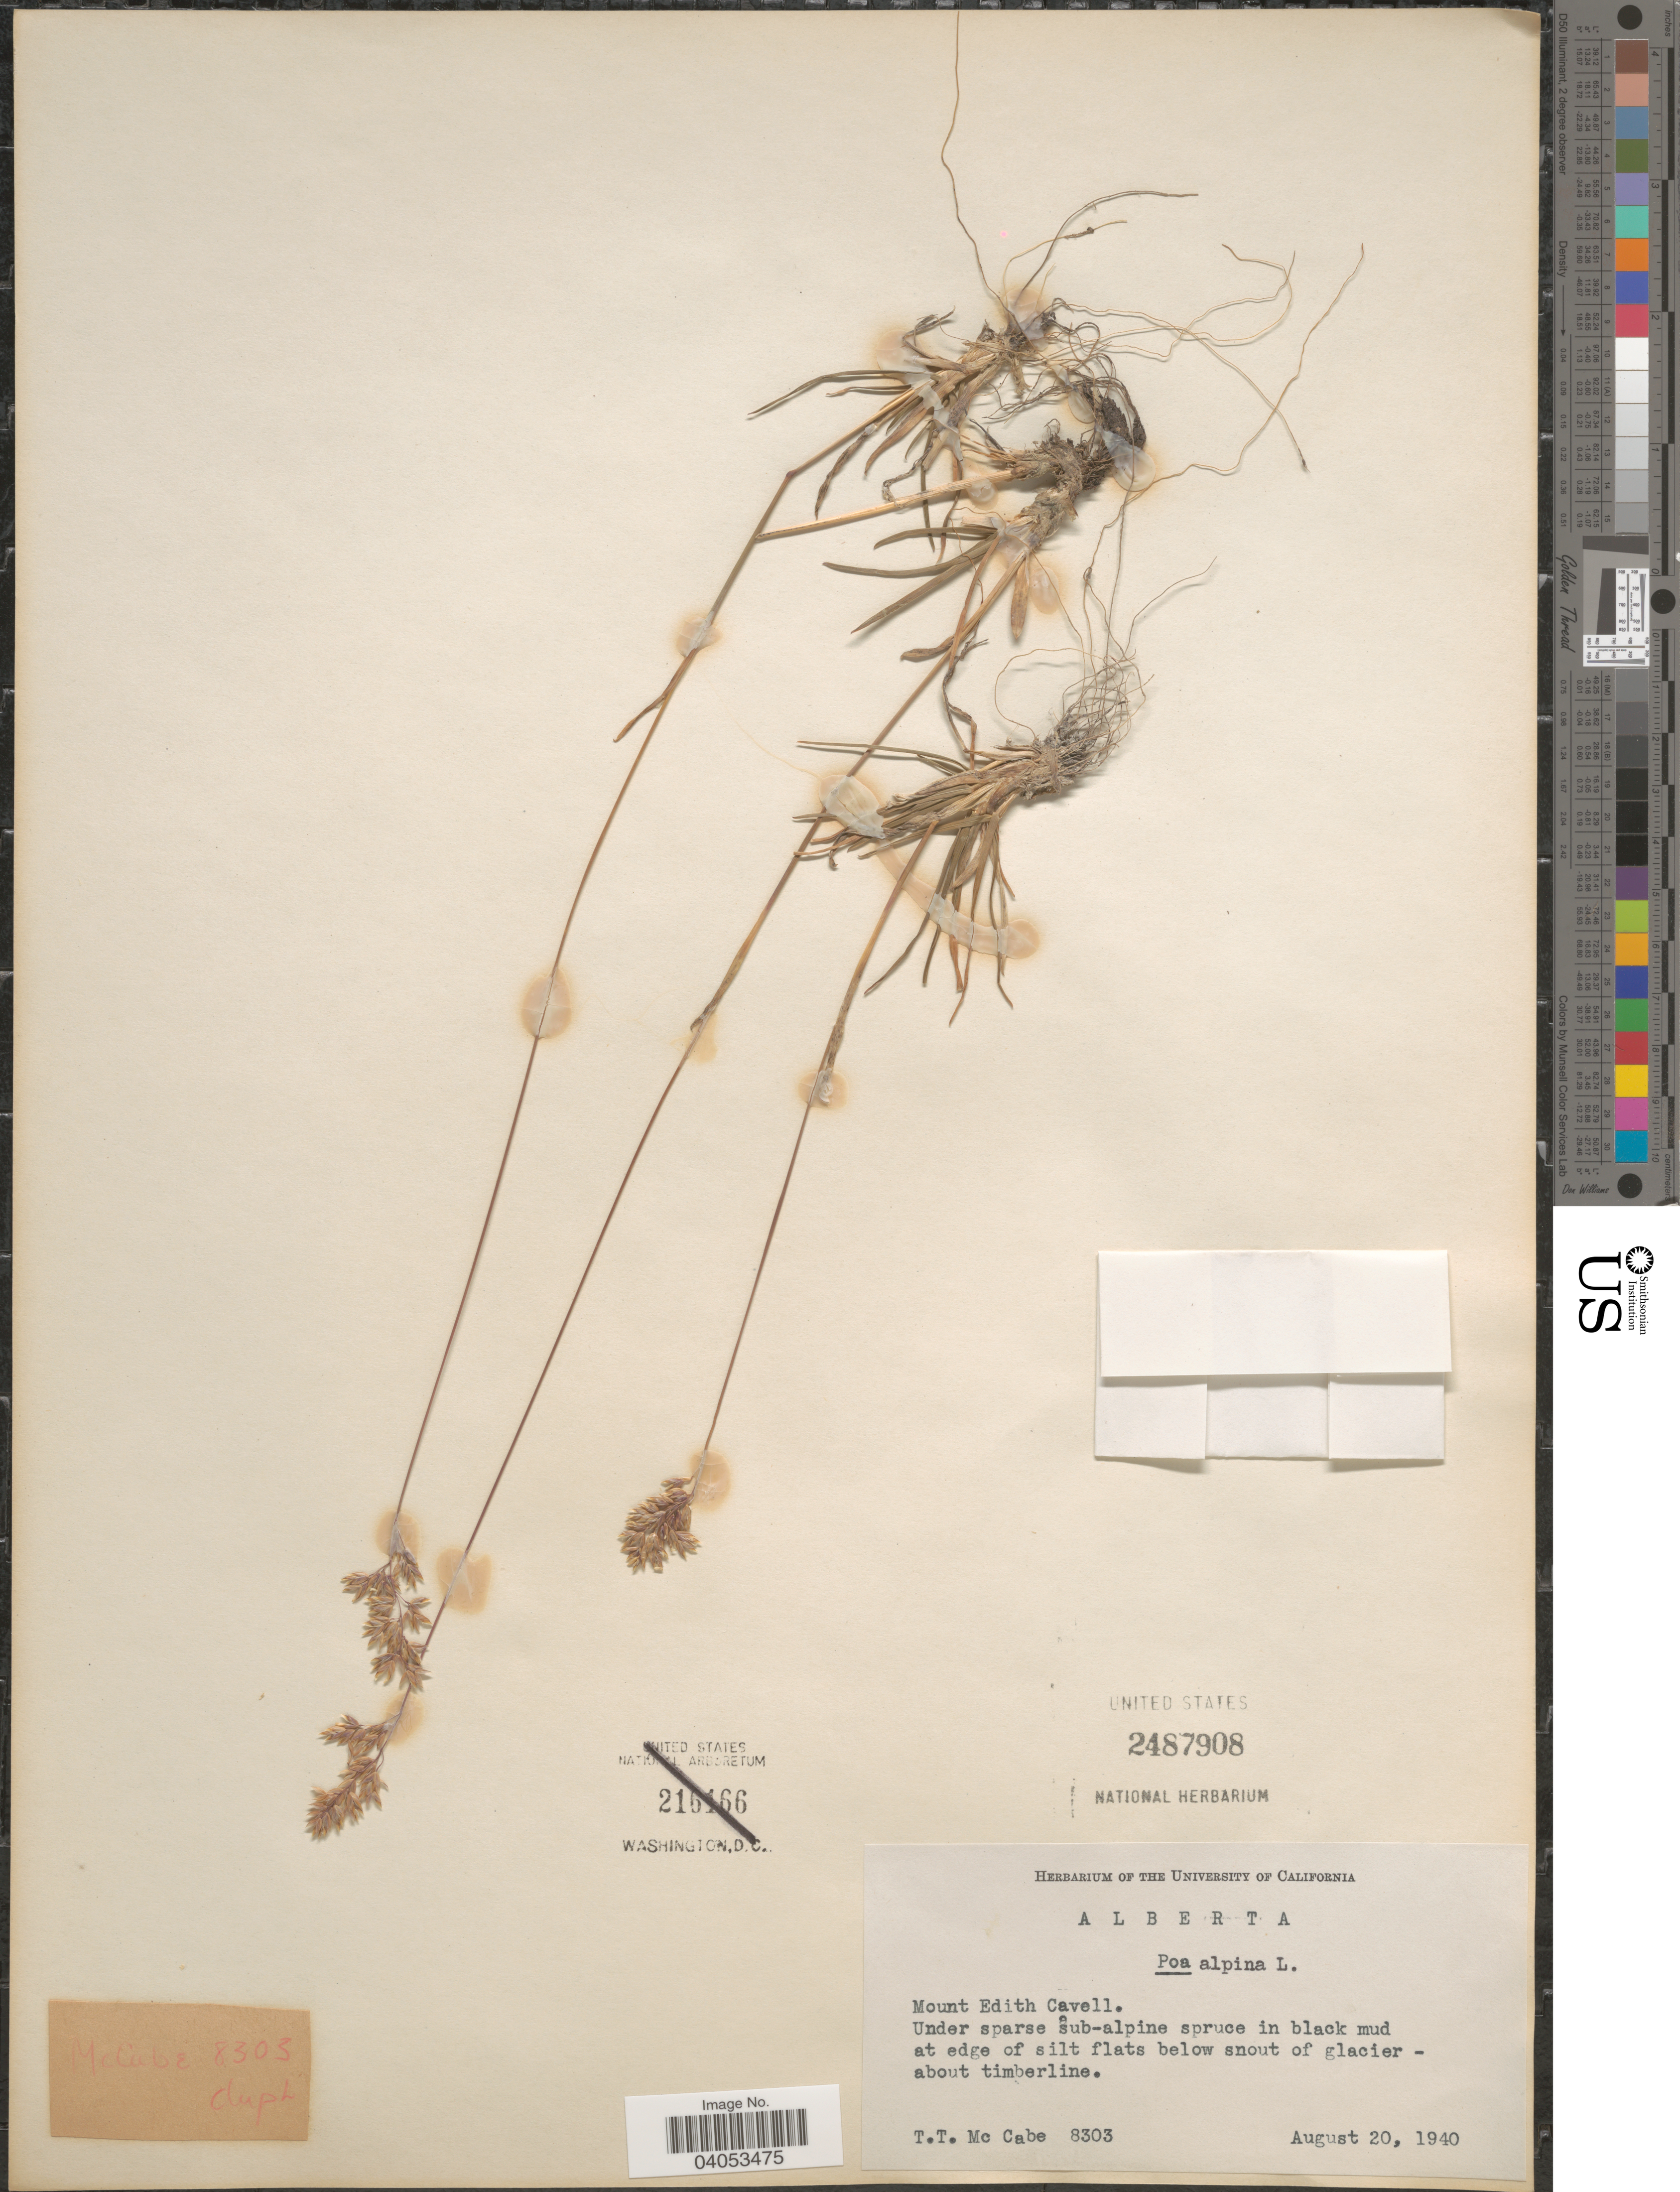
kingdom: Plantae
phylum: Tracheophyta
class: Liliopsida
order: Poales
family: Poaceae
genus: Poa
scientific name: Poa alpina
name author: L.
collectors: T. McCabe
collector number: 8303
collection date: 1940-08-20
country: Canada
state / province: Alberta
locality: Mount Edith Cavell. Below snout of glacier - about timberline.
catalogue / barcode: US 2487908